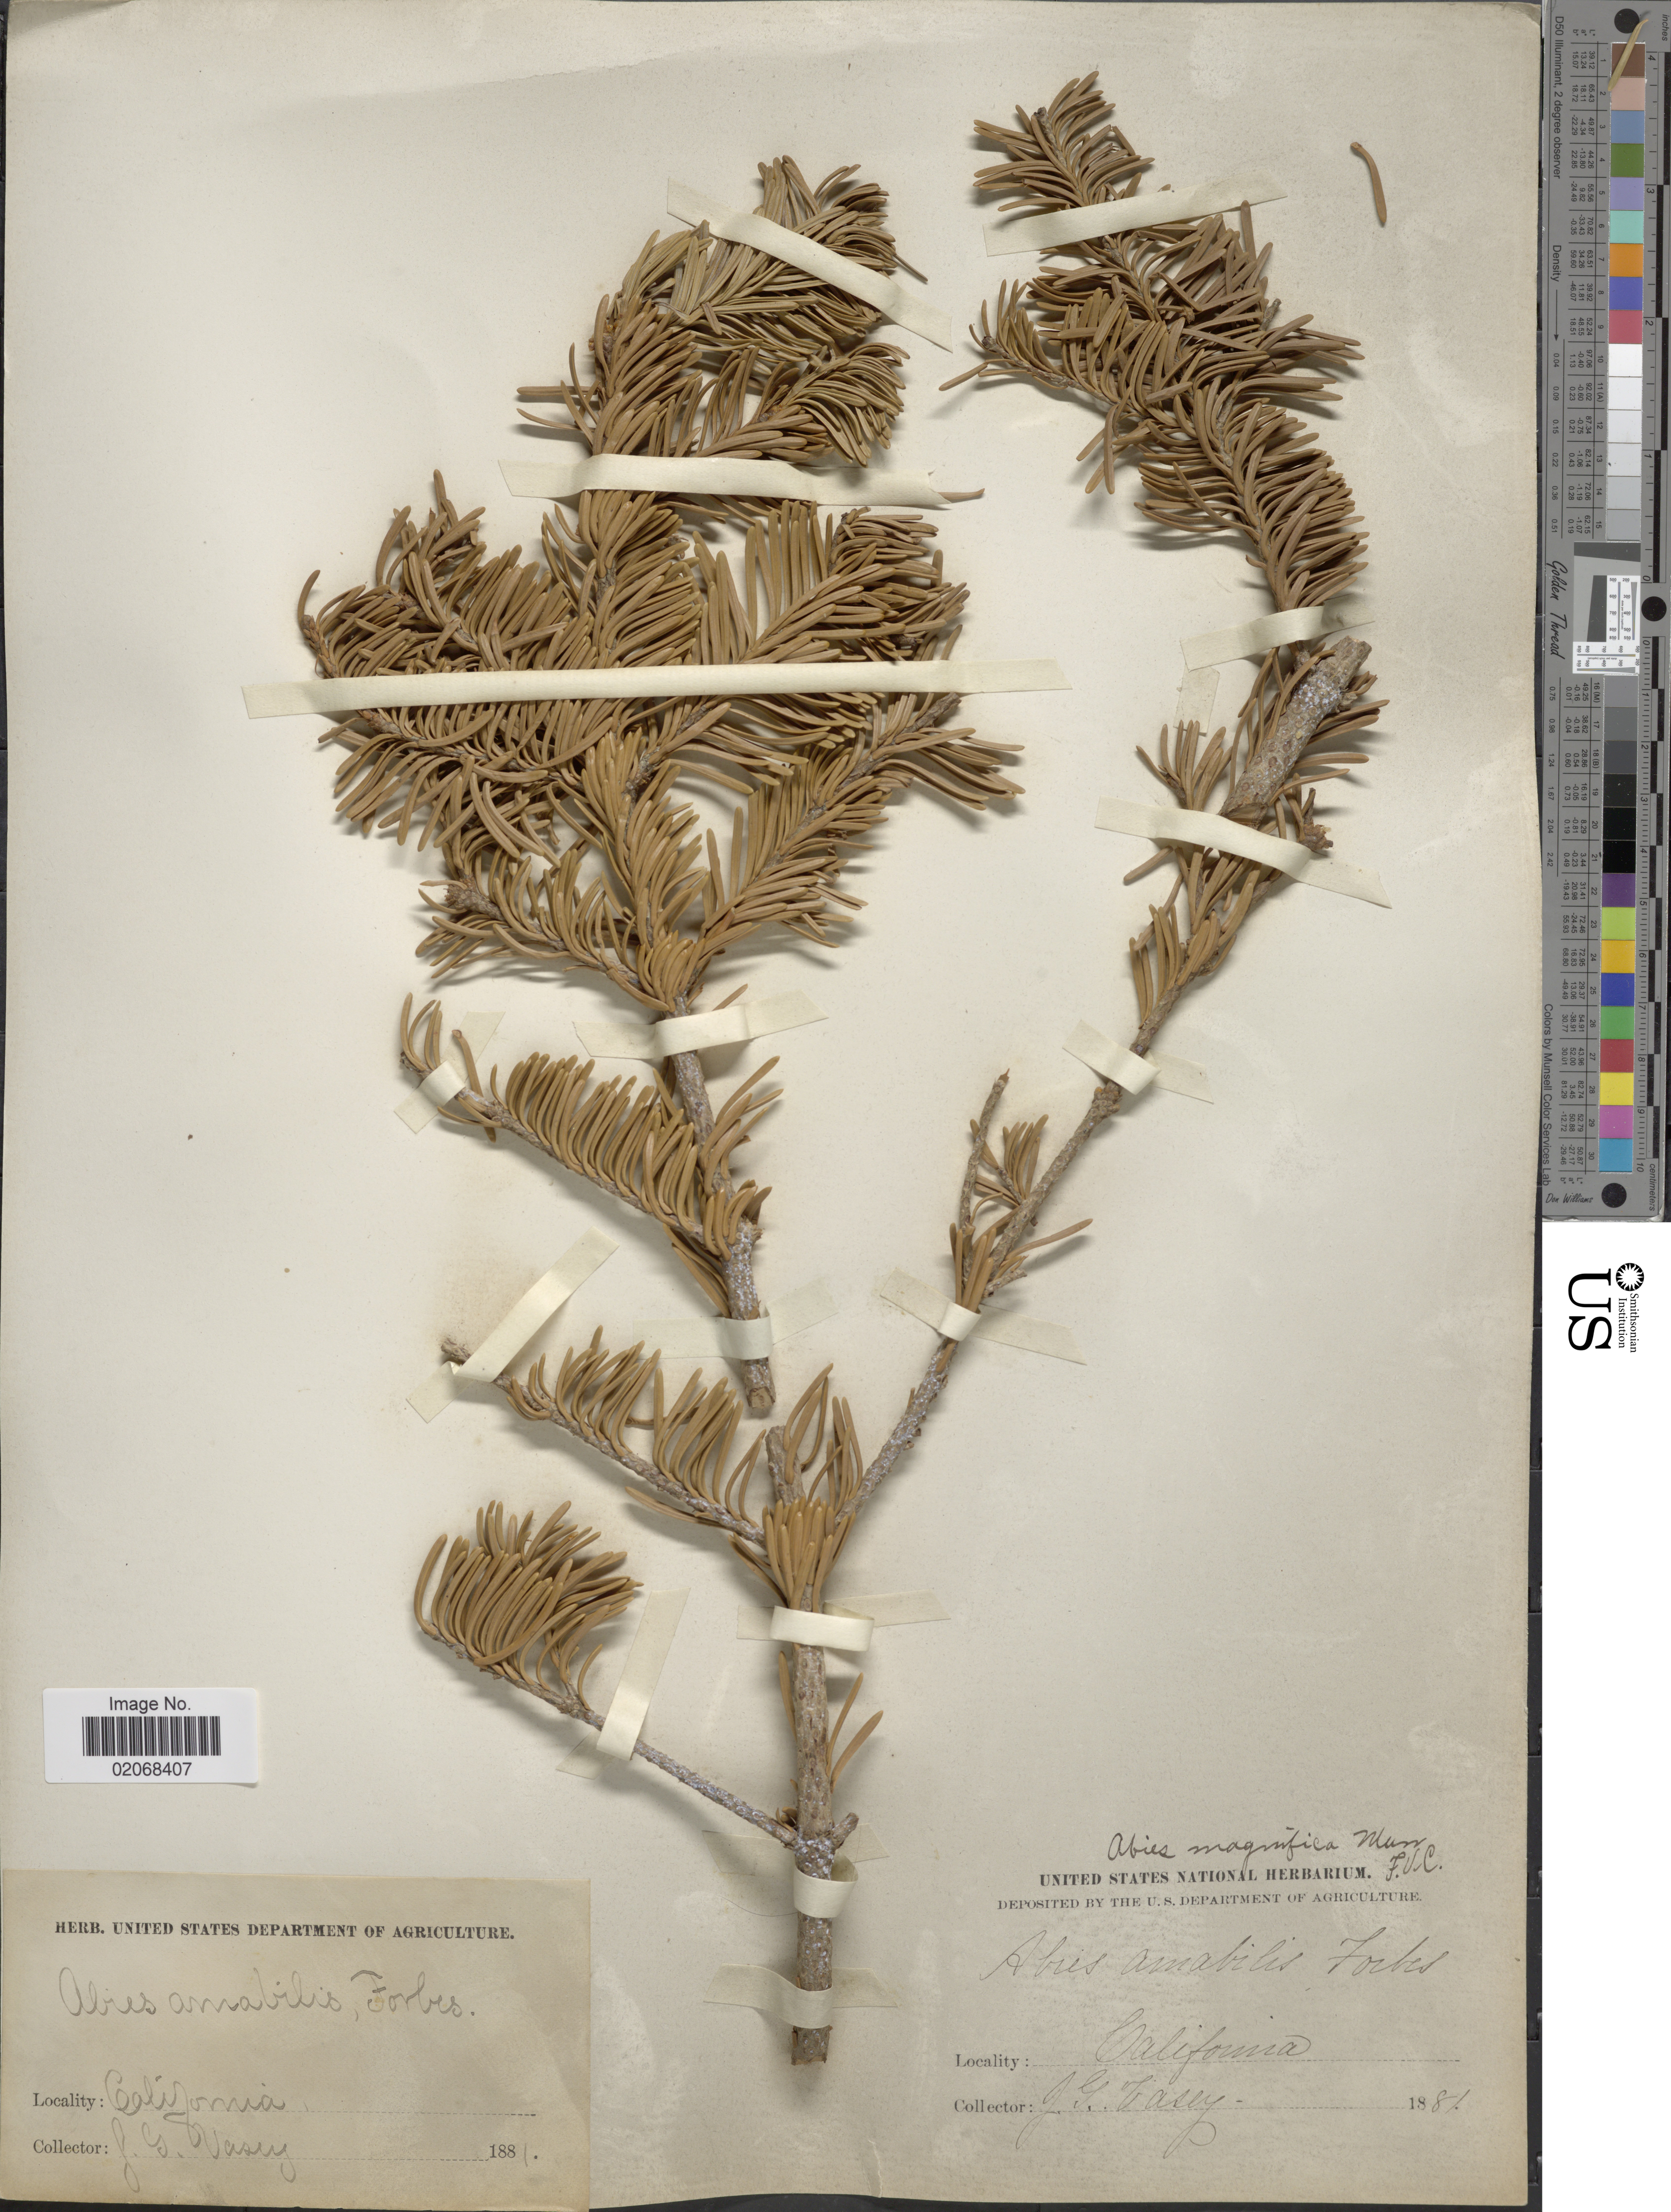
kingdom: Plantae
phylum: Tracheophyta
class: Pinopsida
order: Pinales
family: Pinaceae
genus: Abies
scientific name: Abies magnifica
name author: A. Murray bis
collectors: G. R. Vasey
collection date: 1881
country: United States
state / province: California